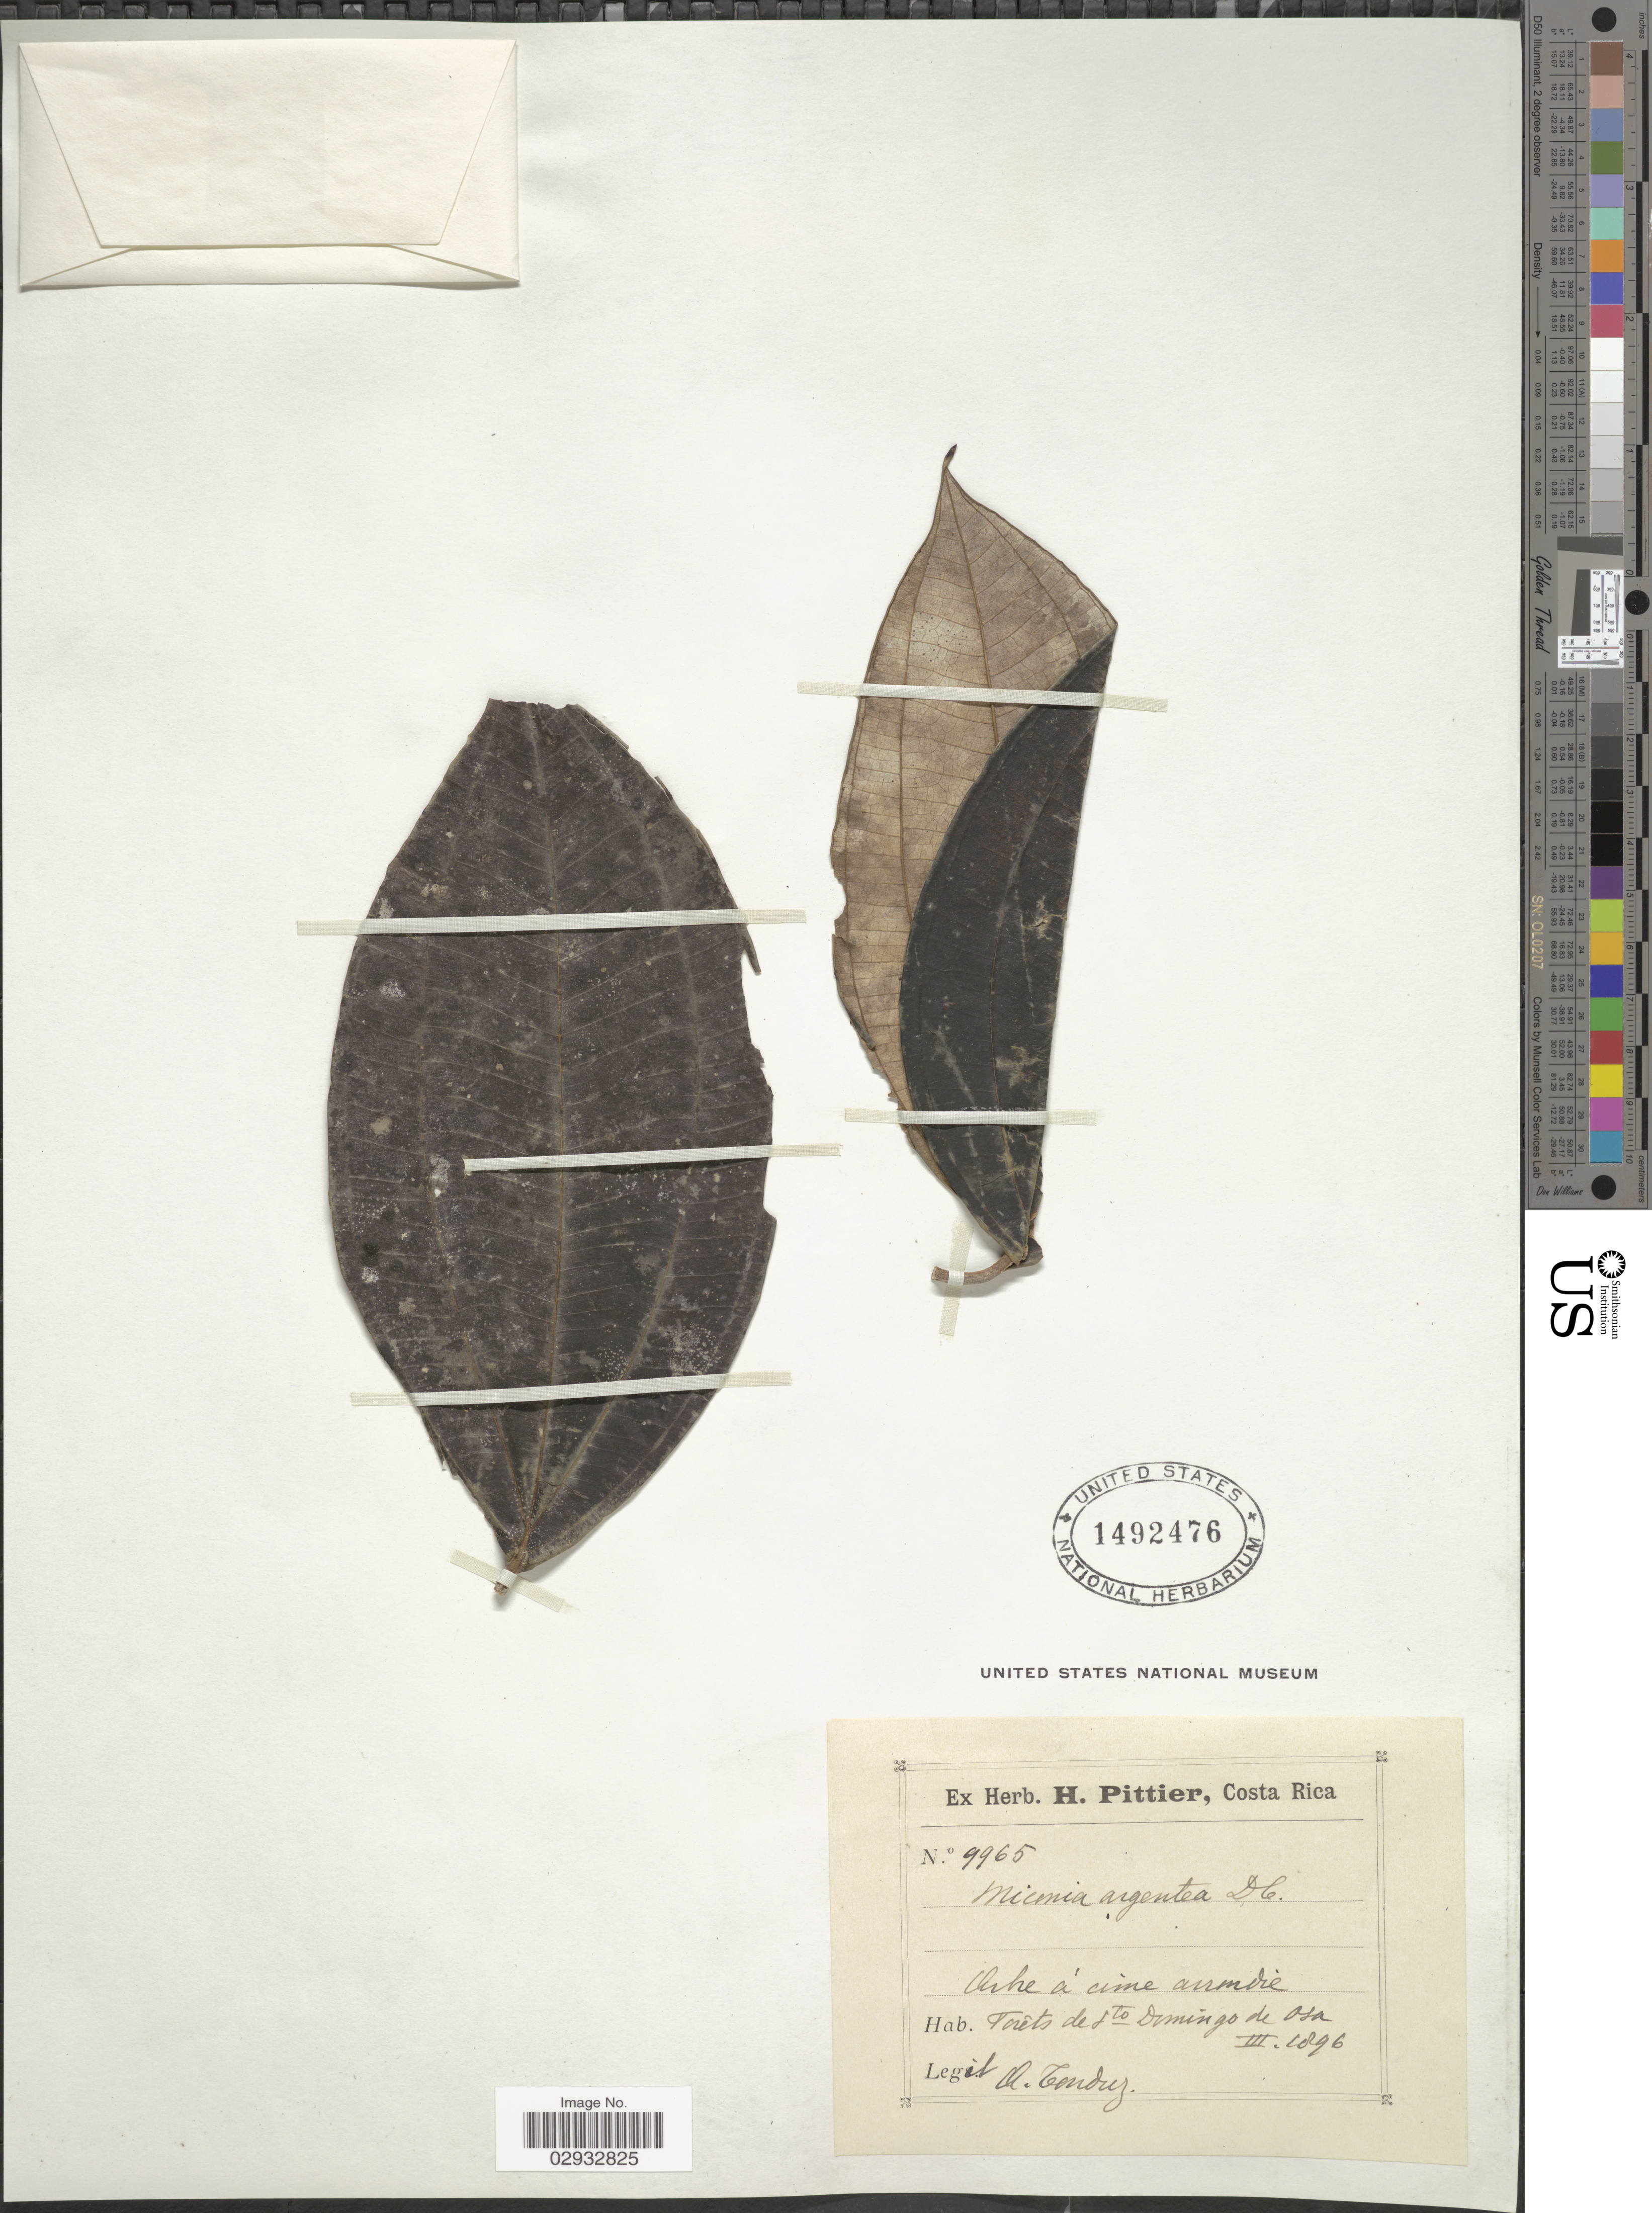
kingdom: Plantae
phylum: Tracheophyta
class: Magnoliopsida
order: Myrtales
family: Melastomataceae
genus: Miconia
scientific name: Miconia holosericea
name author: (L.) DC.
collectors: A. Tonduz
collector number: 9965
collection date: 1896-03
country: Costa Rica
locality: Forêts de Sto Domingo de Osa.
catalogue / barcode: US 1492476